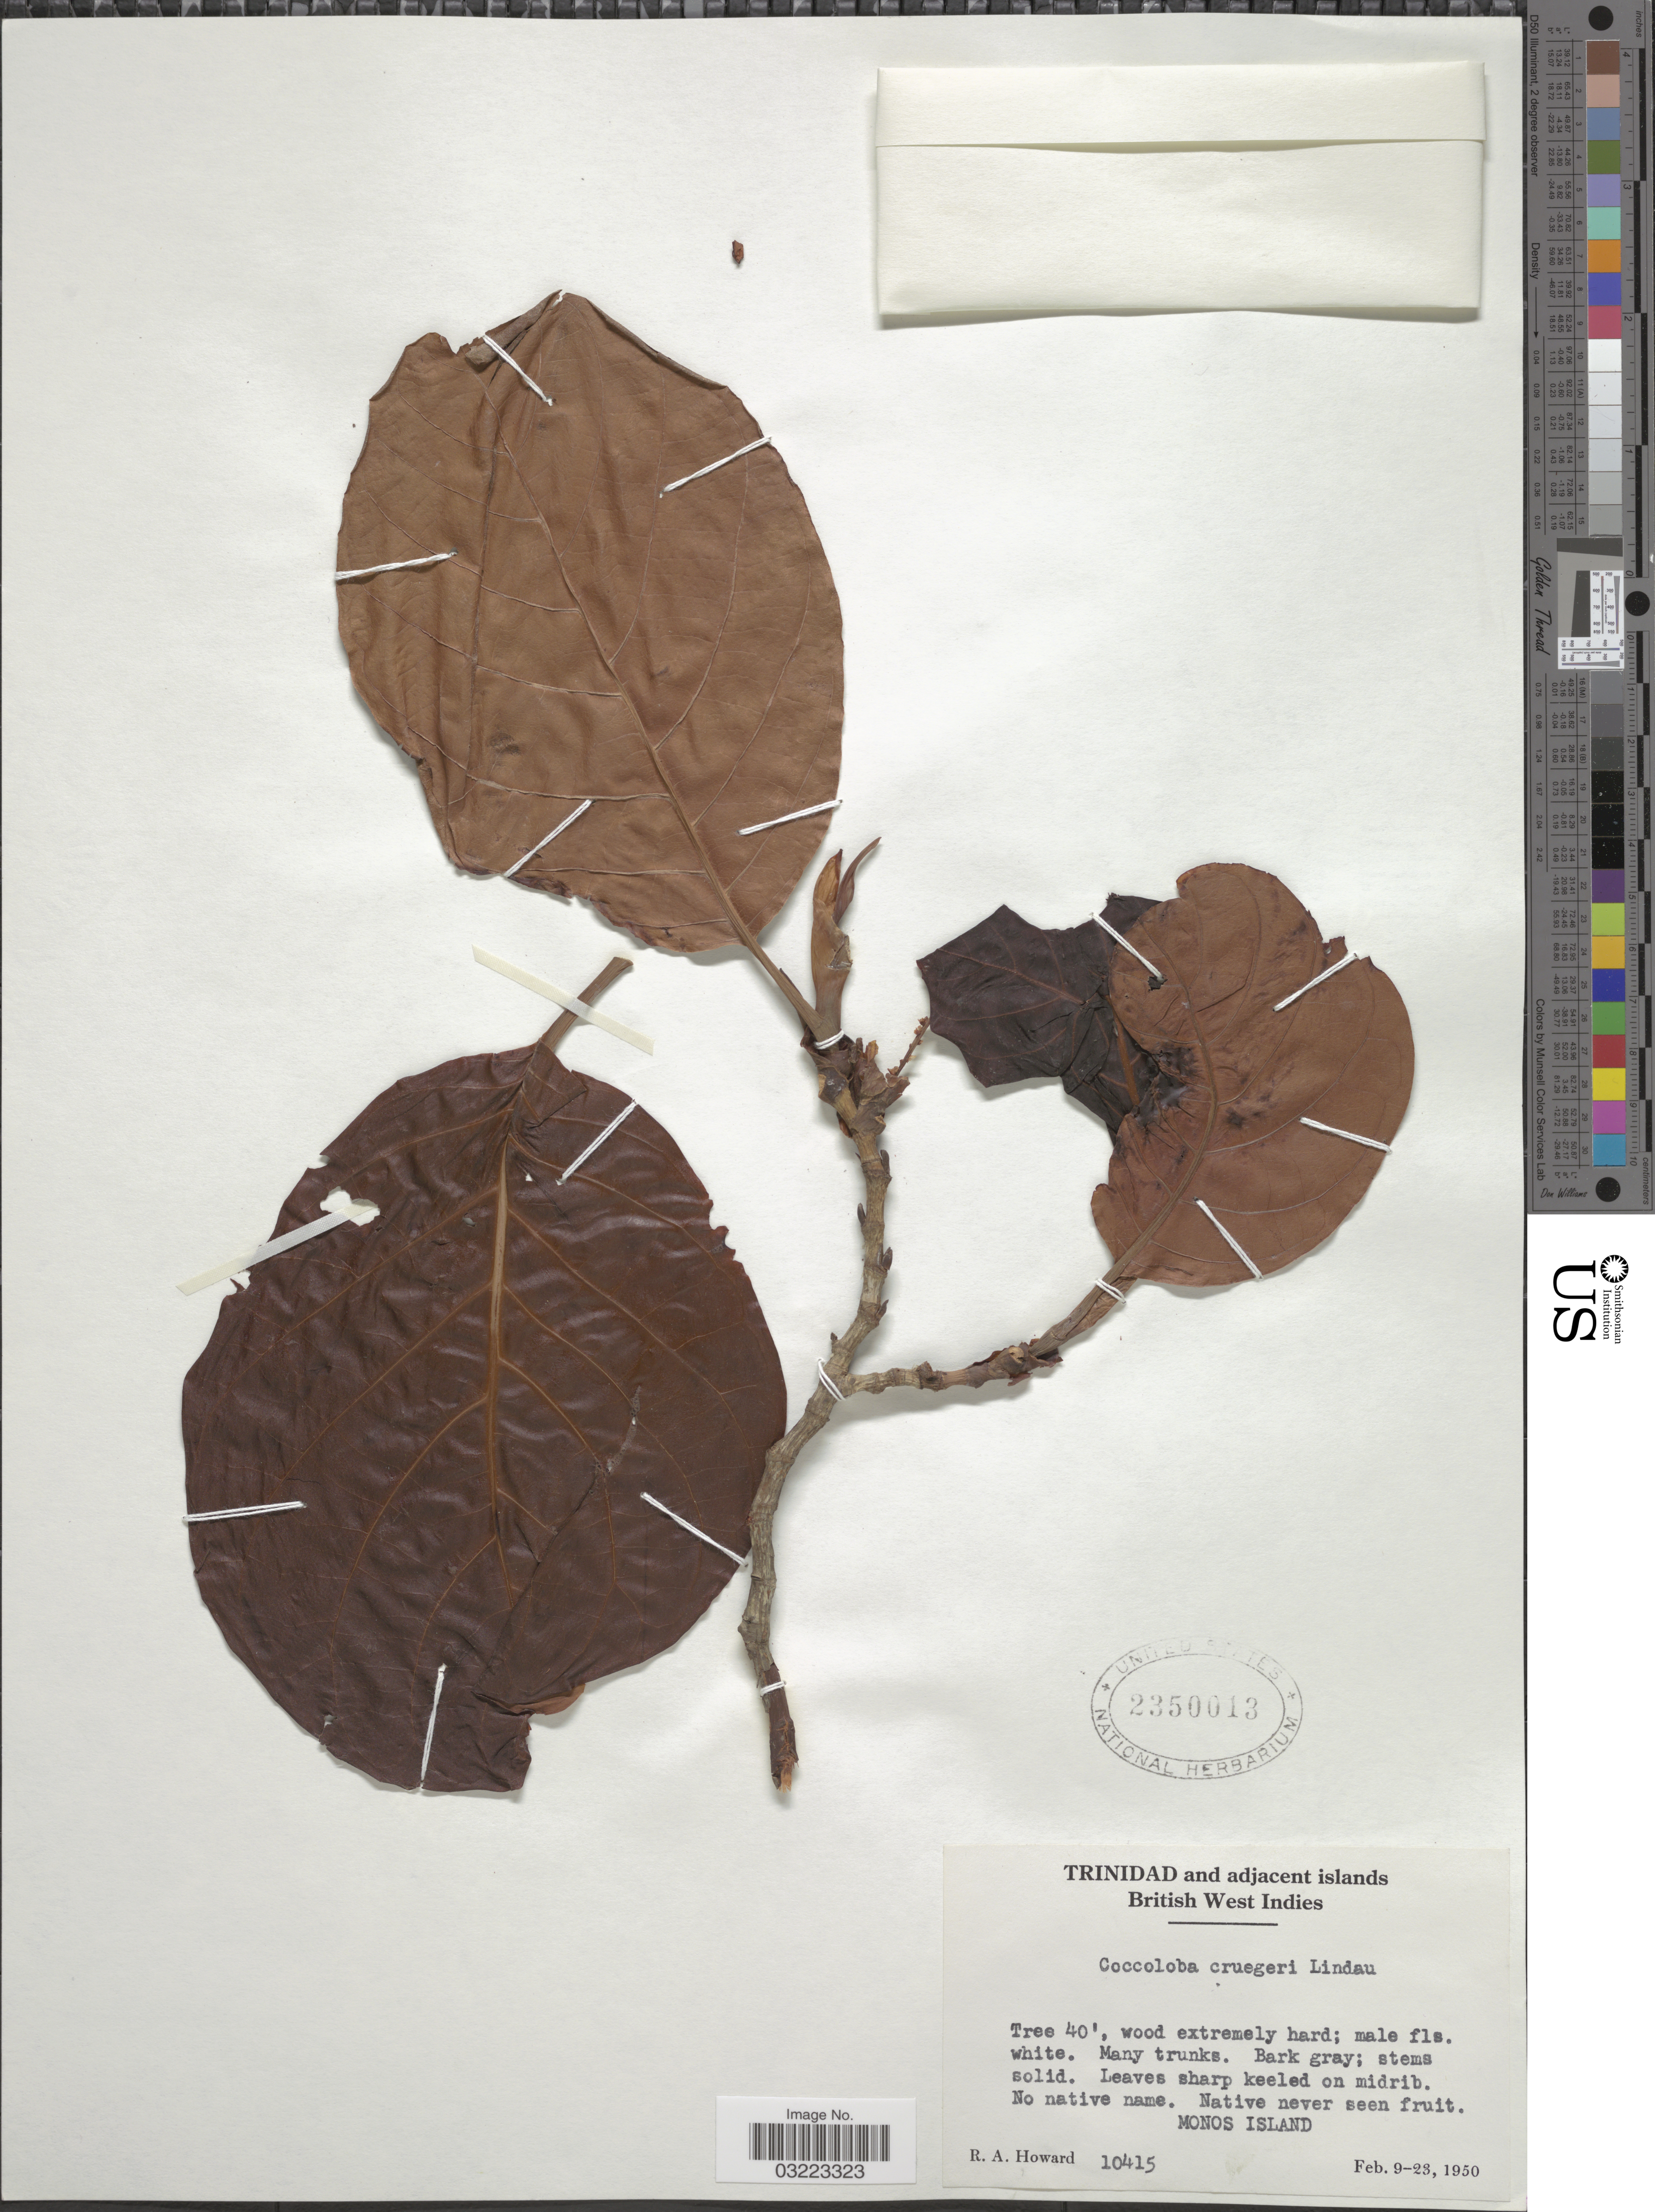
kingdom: Plantae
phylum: Tracheophyta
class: Magnoliopsida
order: Caryophyllales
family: Polygonaceae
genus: Coccoloba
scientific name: Coccoloba cruegeri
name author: Lindau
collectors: R. A. Howard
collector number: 10415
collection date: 1950-02-09/1950-02-23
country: Trinidad and Tobago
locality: Trinidad and adjacent islands. British West Indies. Monos Island.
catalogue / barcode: US 2350013